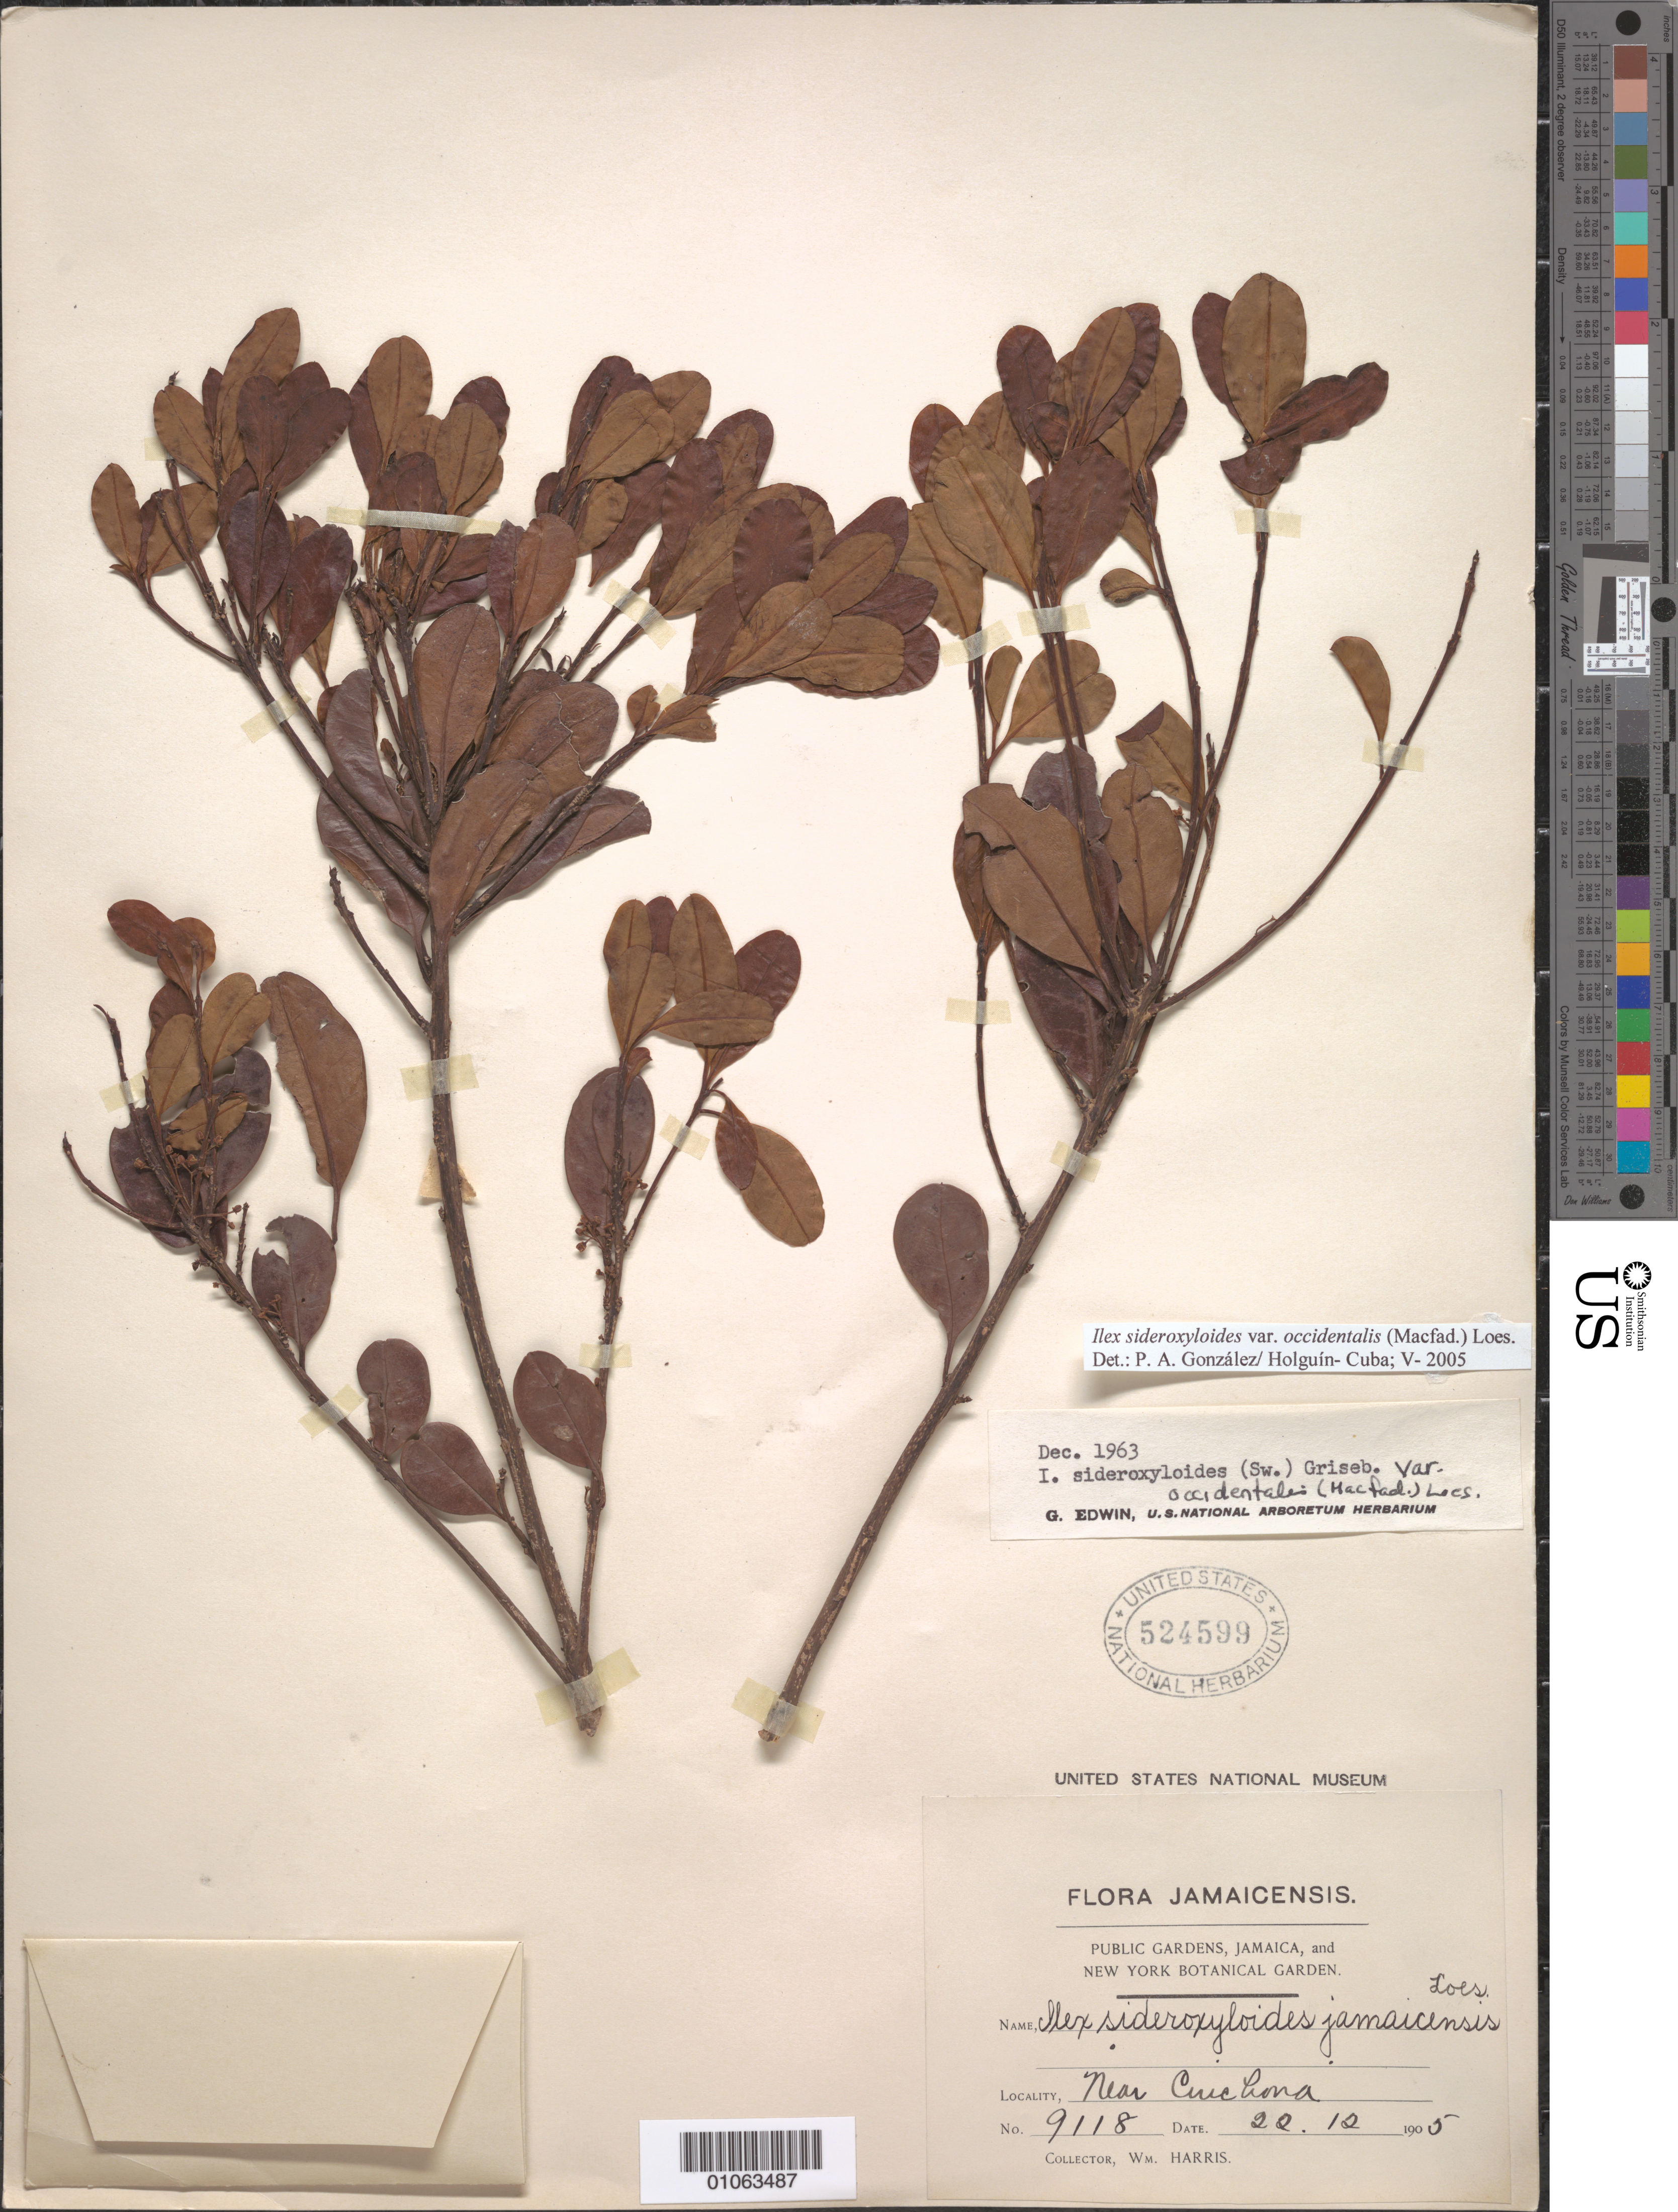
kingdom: Plantae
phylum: Tracheophyta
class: Magnoliopsida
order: Aquifoliales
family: Aquifoliaceae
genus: Ilex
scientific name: Ilex sideroxyloides subsp. occidentalis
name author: (Macfad.) P. A. González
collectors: W. Harris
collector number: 9118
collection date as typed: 22 Dec 1905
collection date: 1905-12-22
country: Jamaica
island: Jamaica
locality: Near Cinchona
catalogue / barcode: US 524599